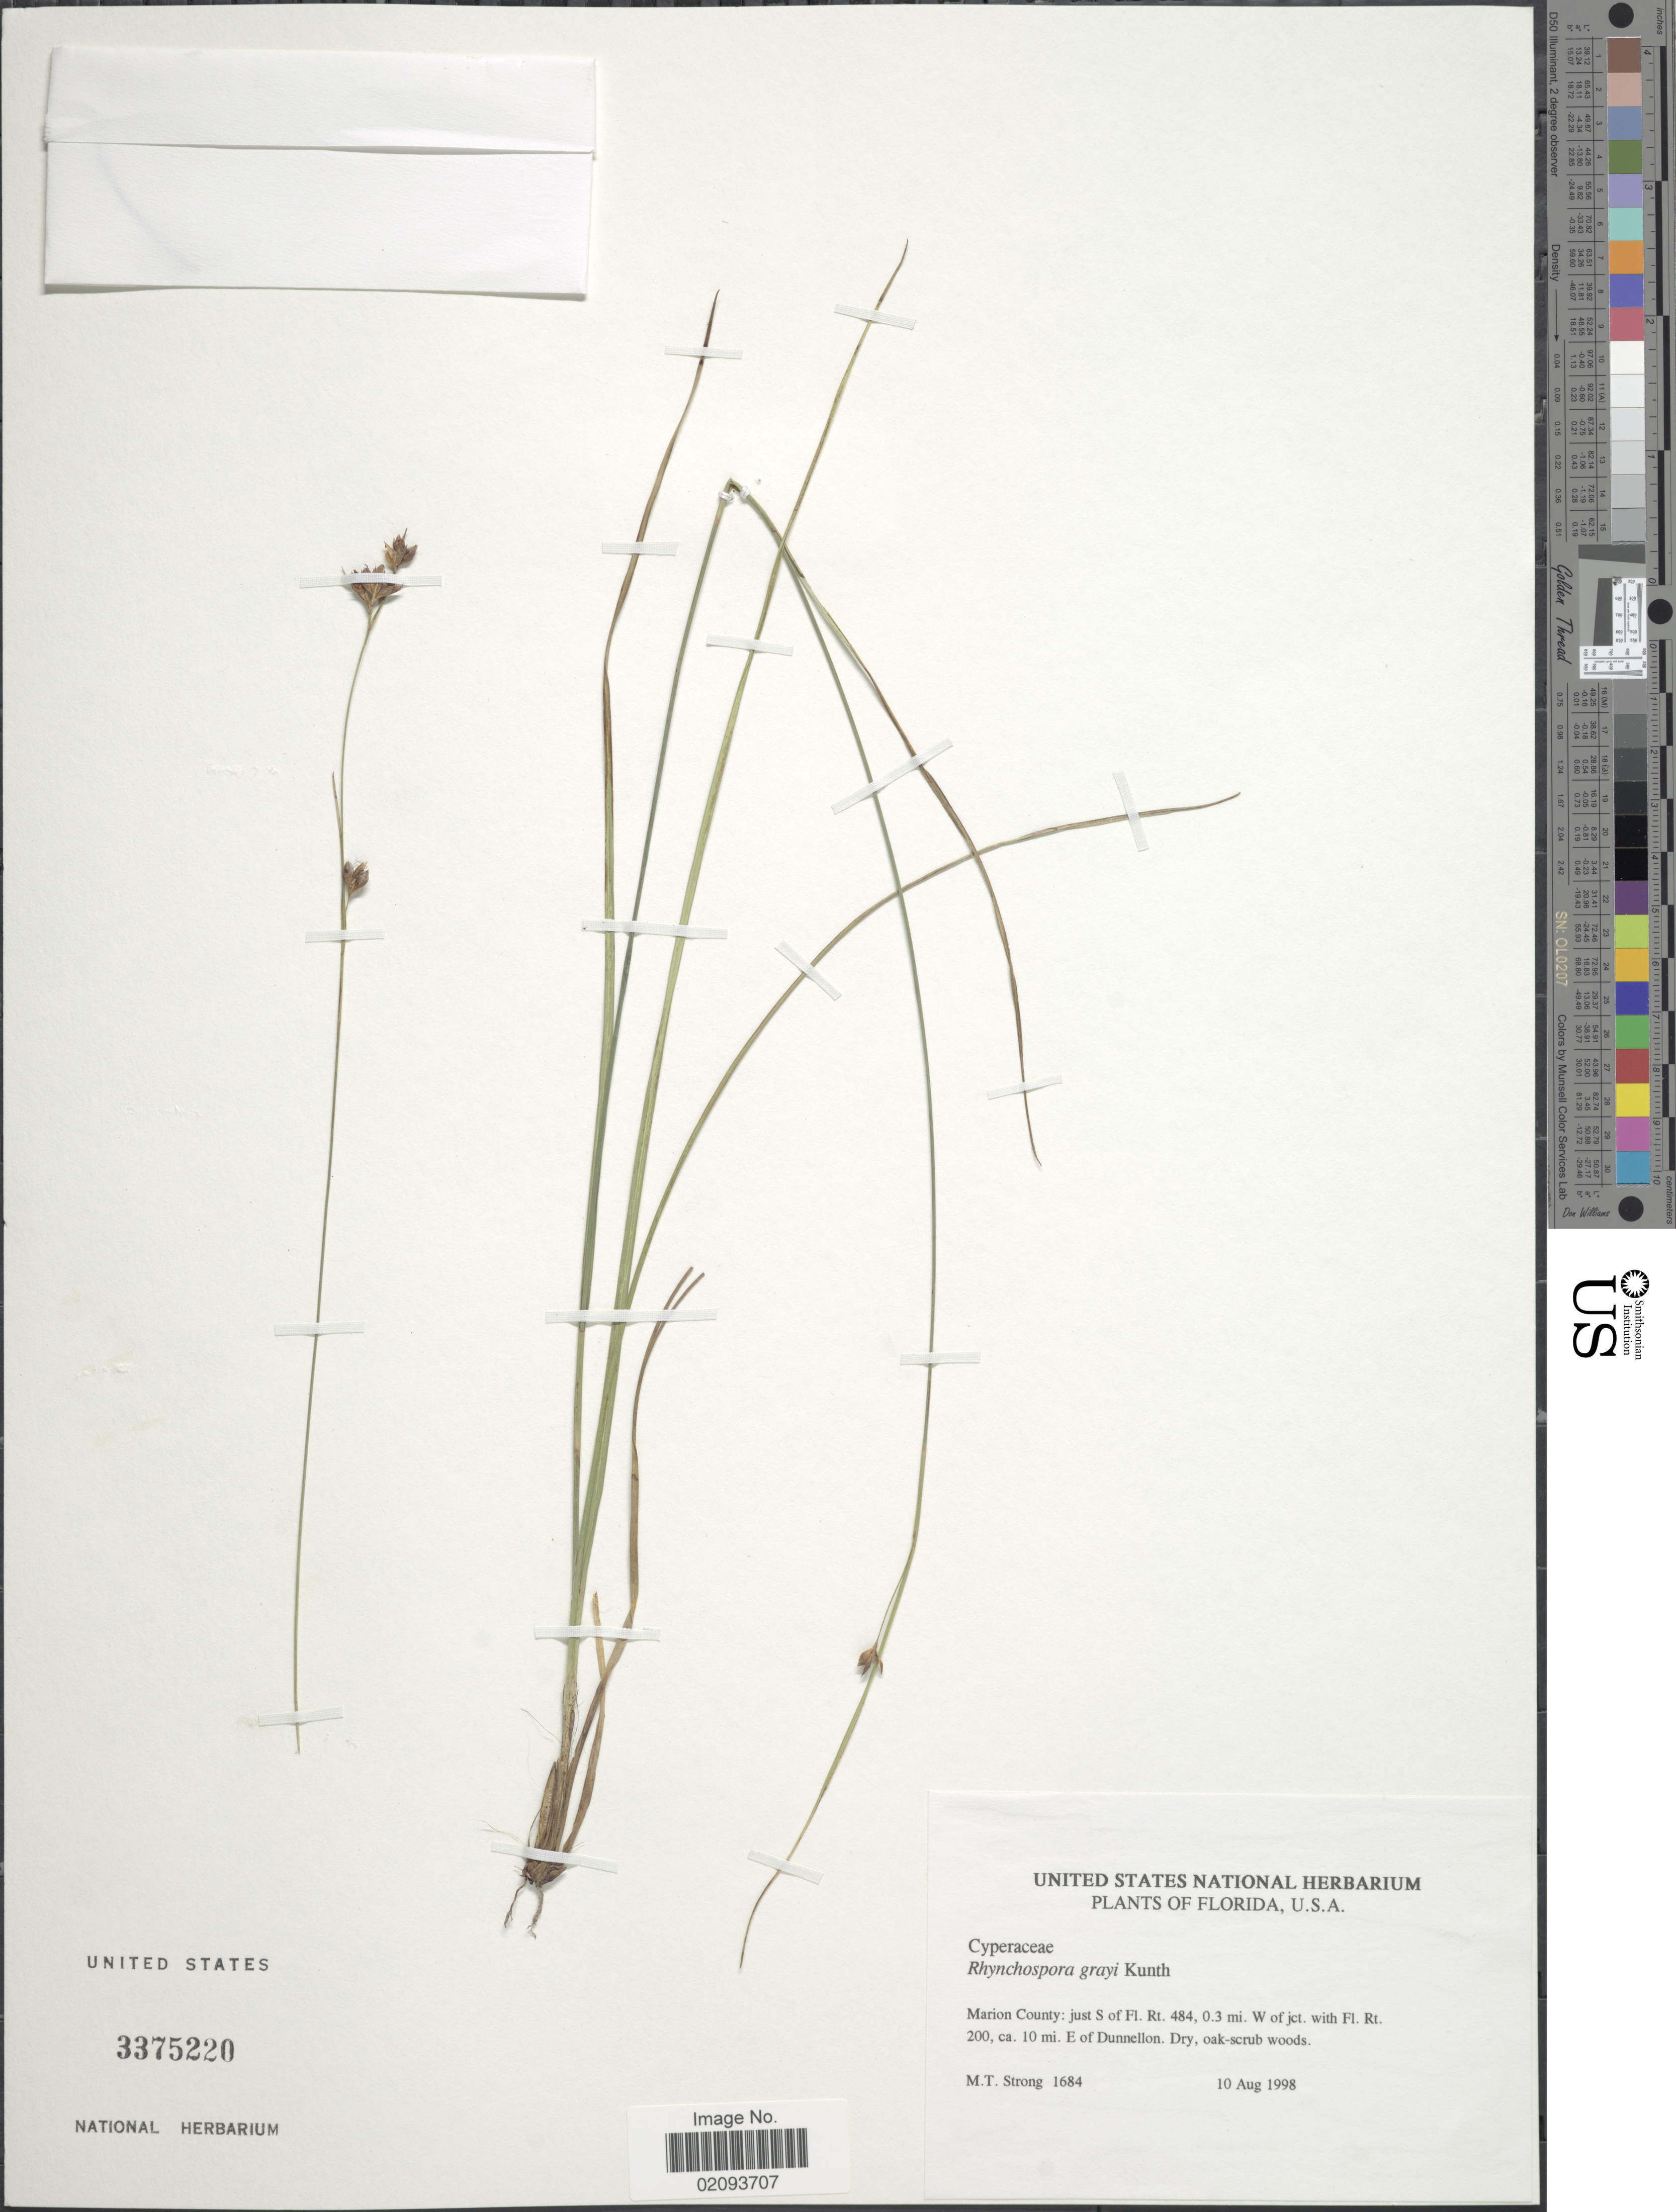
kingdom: Plantae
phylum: Tracheophyta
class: Liliopsida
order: Poales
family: Cyperaceae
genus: Rhynchospora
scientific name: Rhynchospora grayi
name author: Kunth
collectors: M. T. Strong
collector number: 1684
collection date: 1998-08-10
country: United States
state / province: Florida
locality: Marion County: just S of Fl. Rt. 484, 0.3 mi. W of jct. with Fl. Rt. 200, ca. 10 mi. E of Dunnellon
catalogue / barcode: US 3375220